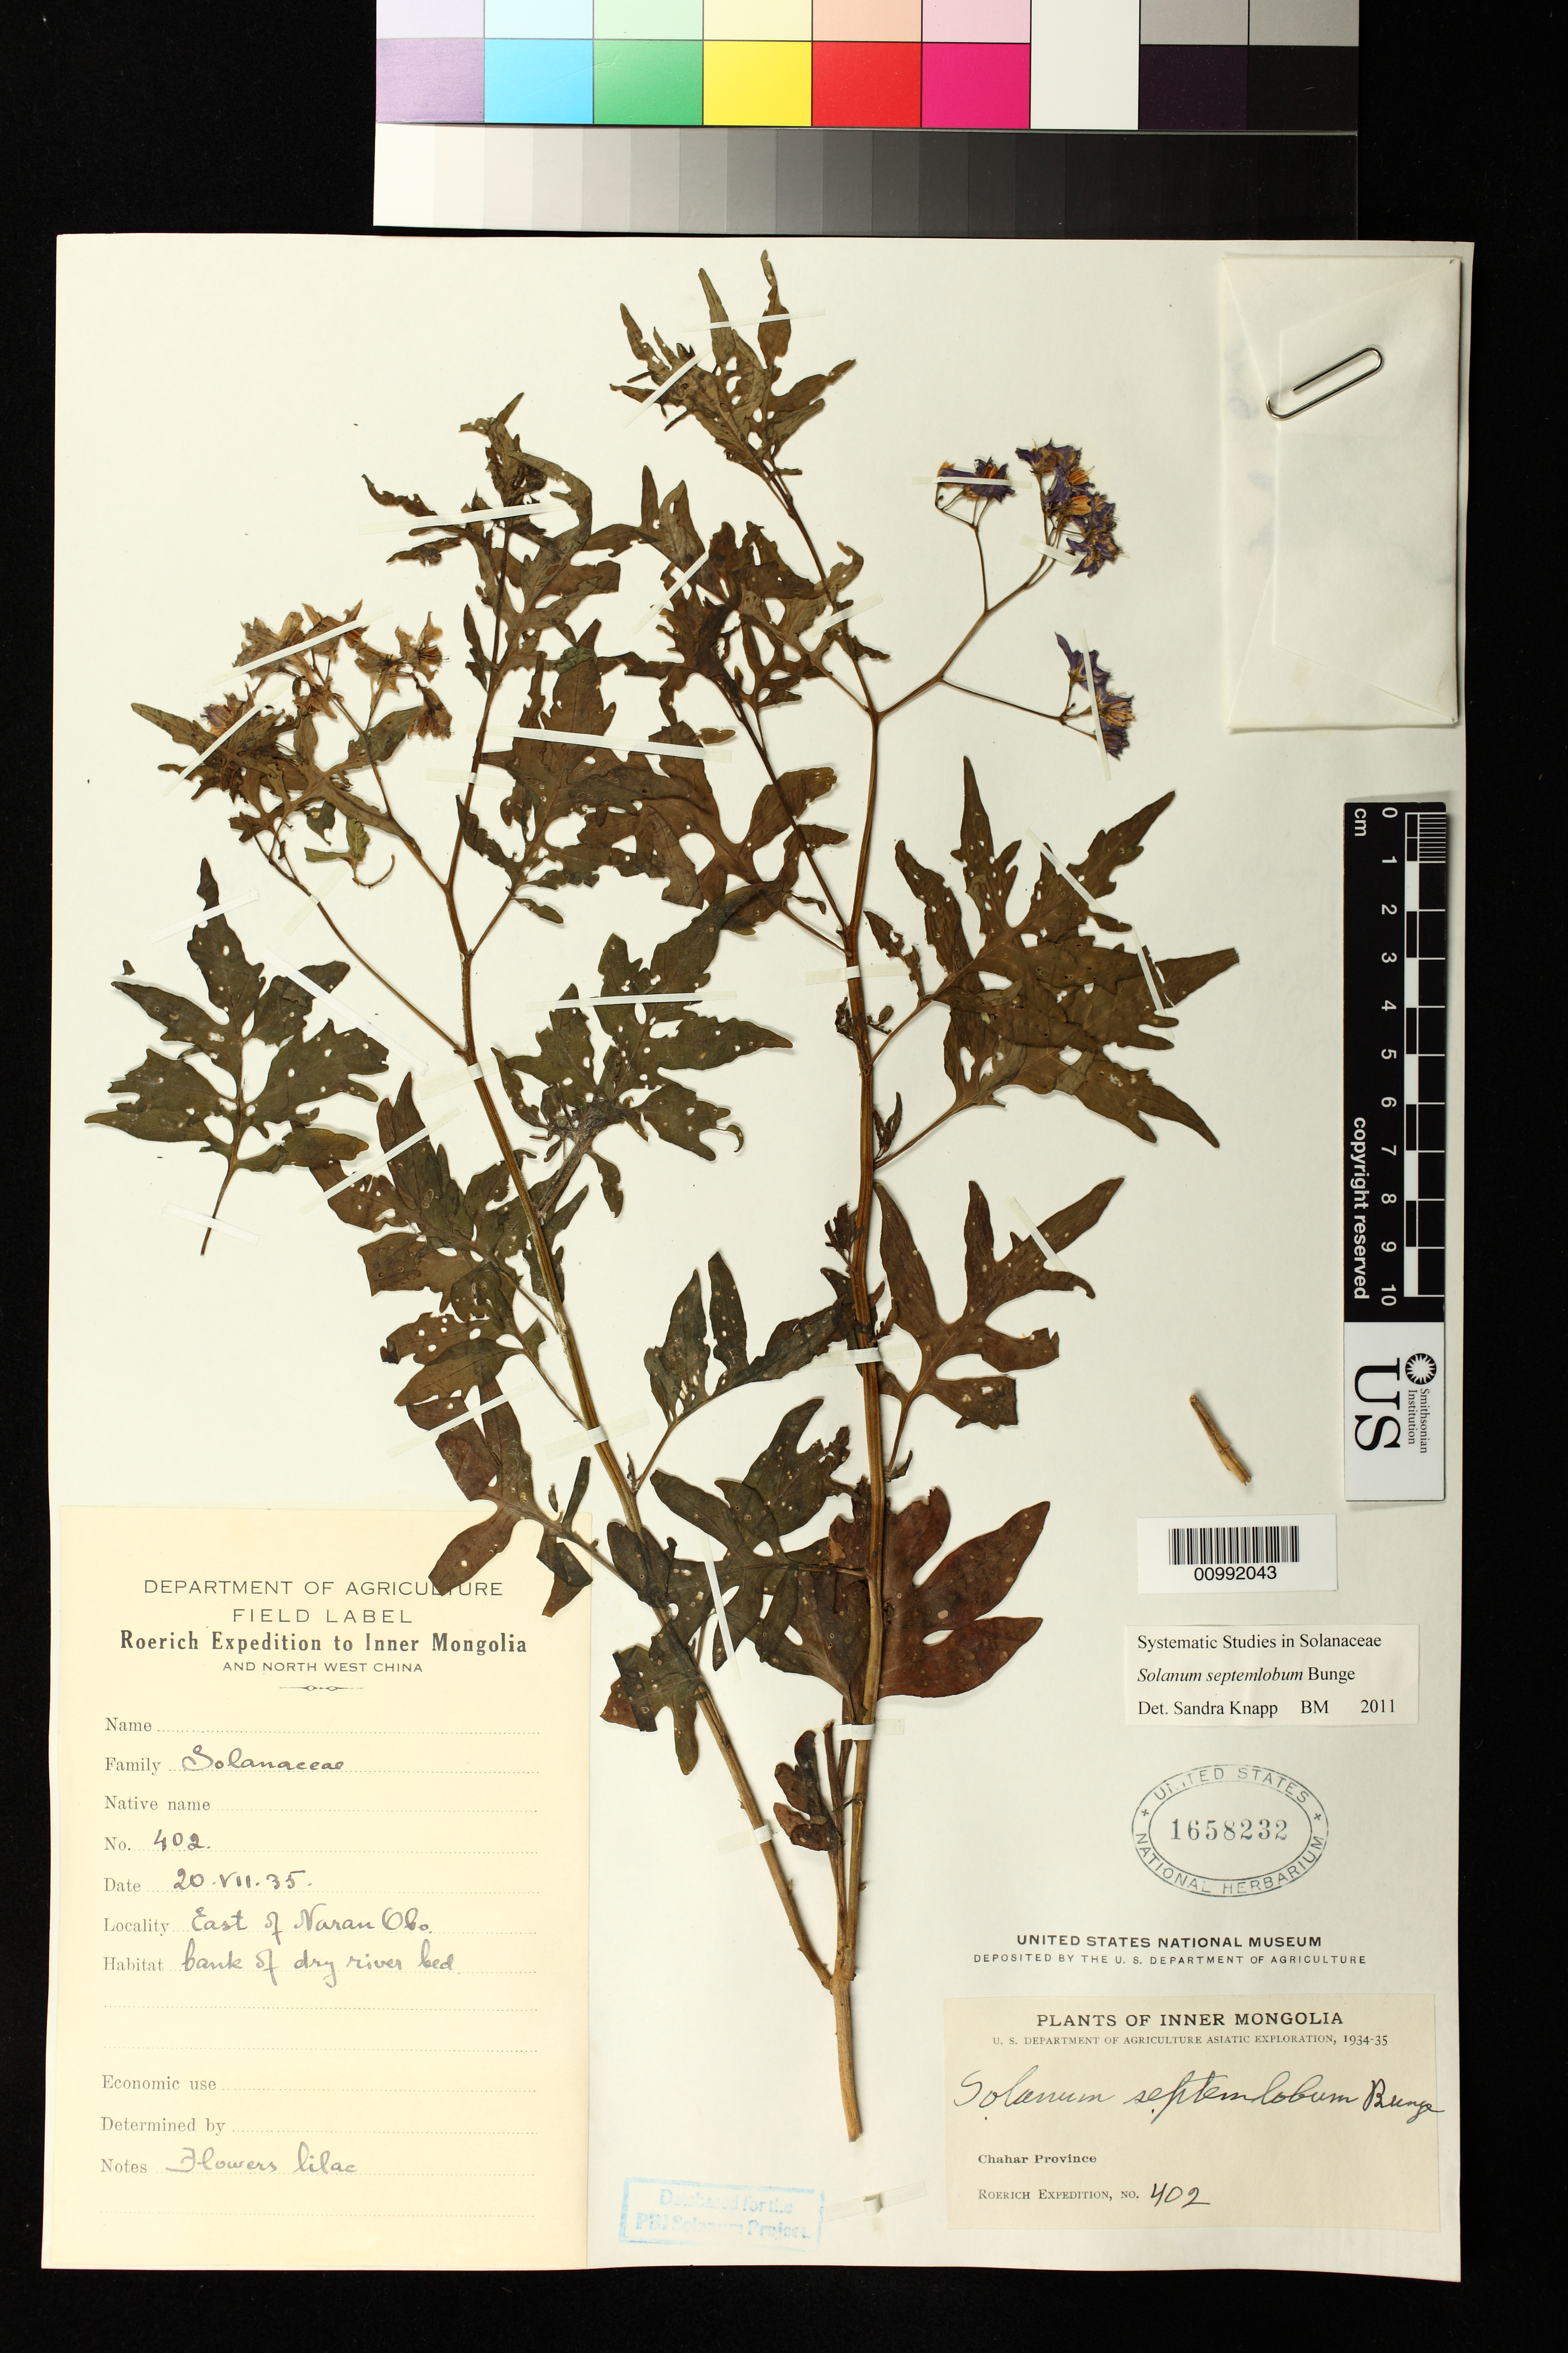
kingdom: Plantae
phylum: Tracheophyta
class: Magnoliopsida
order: Solanales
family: Solanaceae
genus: Solanum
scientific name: Solanum septemlobum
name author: Bunge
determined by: Knapp, S. D.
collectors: Roerich Expedition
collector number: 402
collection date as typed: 20 Jul 1935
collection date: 1935-07-20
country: China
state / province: Nei Monggol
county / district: Chahar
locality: E of Naran Obo [46°6'0N 96°30'0E - Naran, Mongolia]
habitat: bank of dry river bed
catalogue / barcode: US 1658232